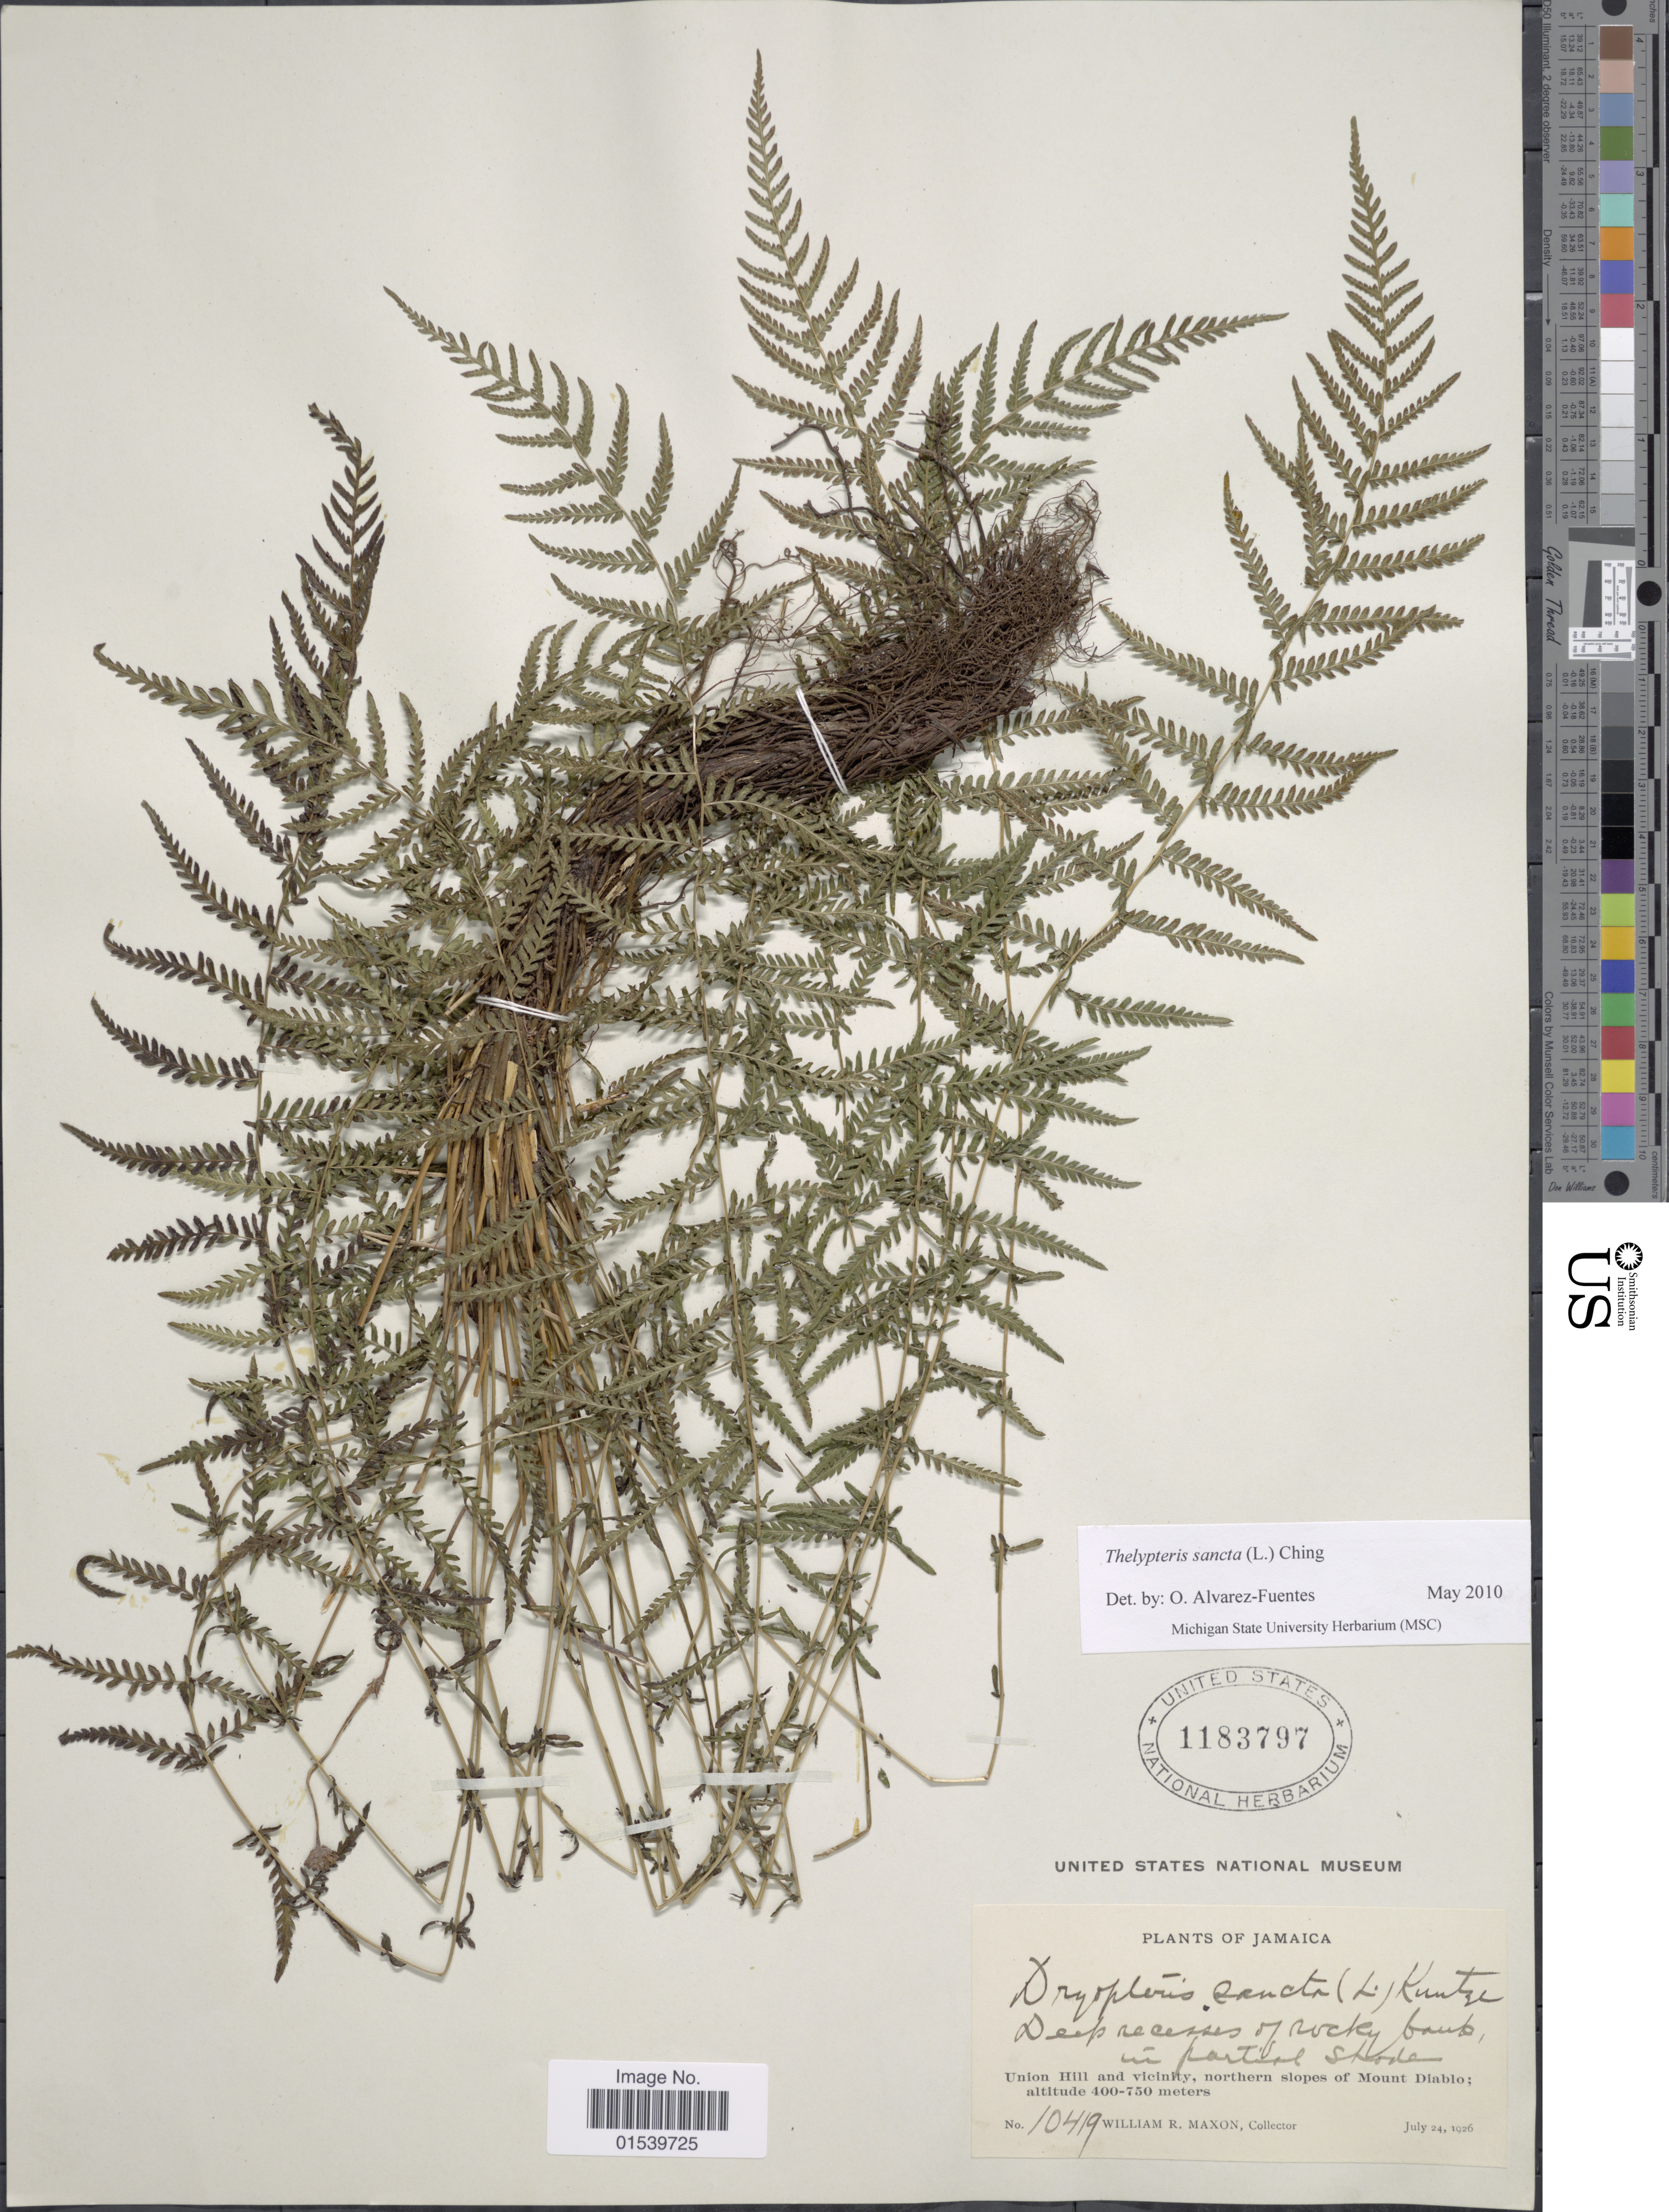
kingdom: Plantae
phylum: Tracheophyta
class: Polypodiopsida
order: Polypodiales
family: Thelypteridaceae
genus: Amauropelta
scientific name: Amauropelta sancta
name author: (L.) Pic. Serm.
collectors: W. R. Maxon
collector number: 10419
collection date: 1926-07-24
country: Jamaica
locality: Union Hill and vicinity, northern slopes of Mount Diablo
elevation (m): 400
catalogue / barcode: US 1183797